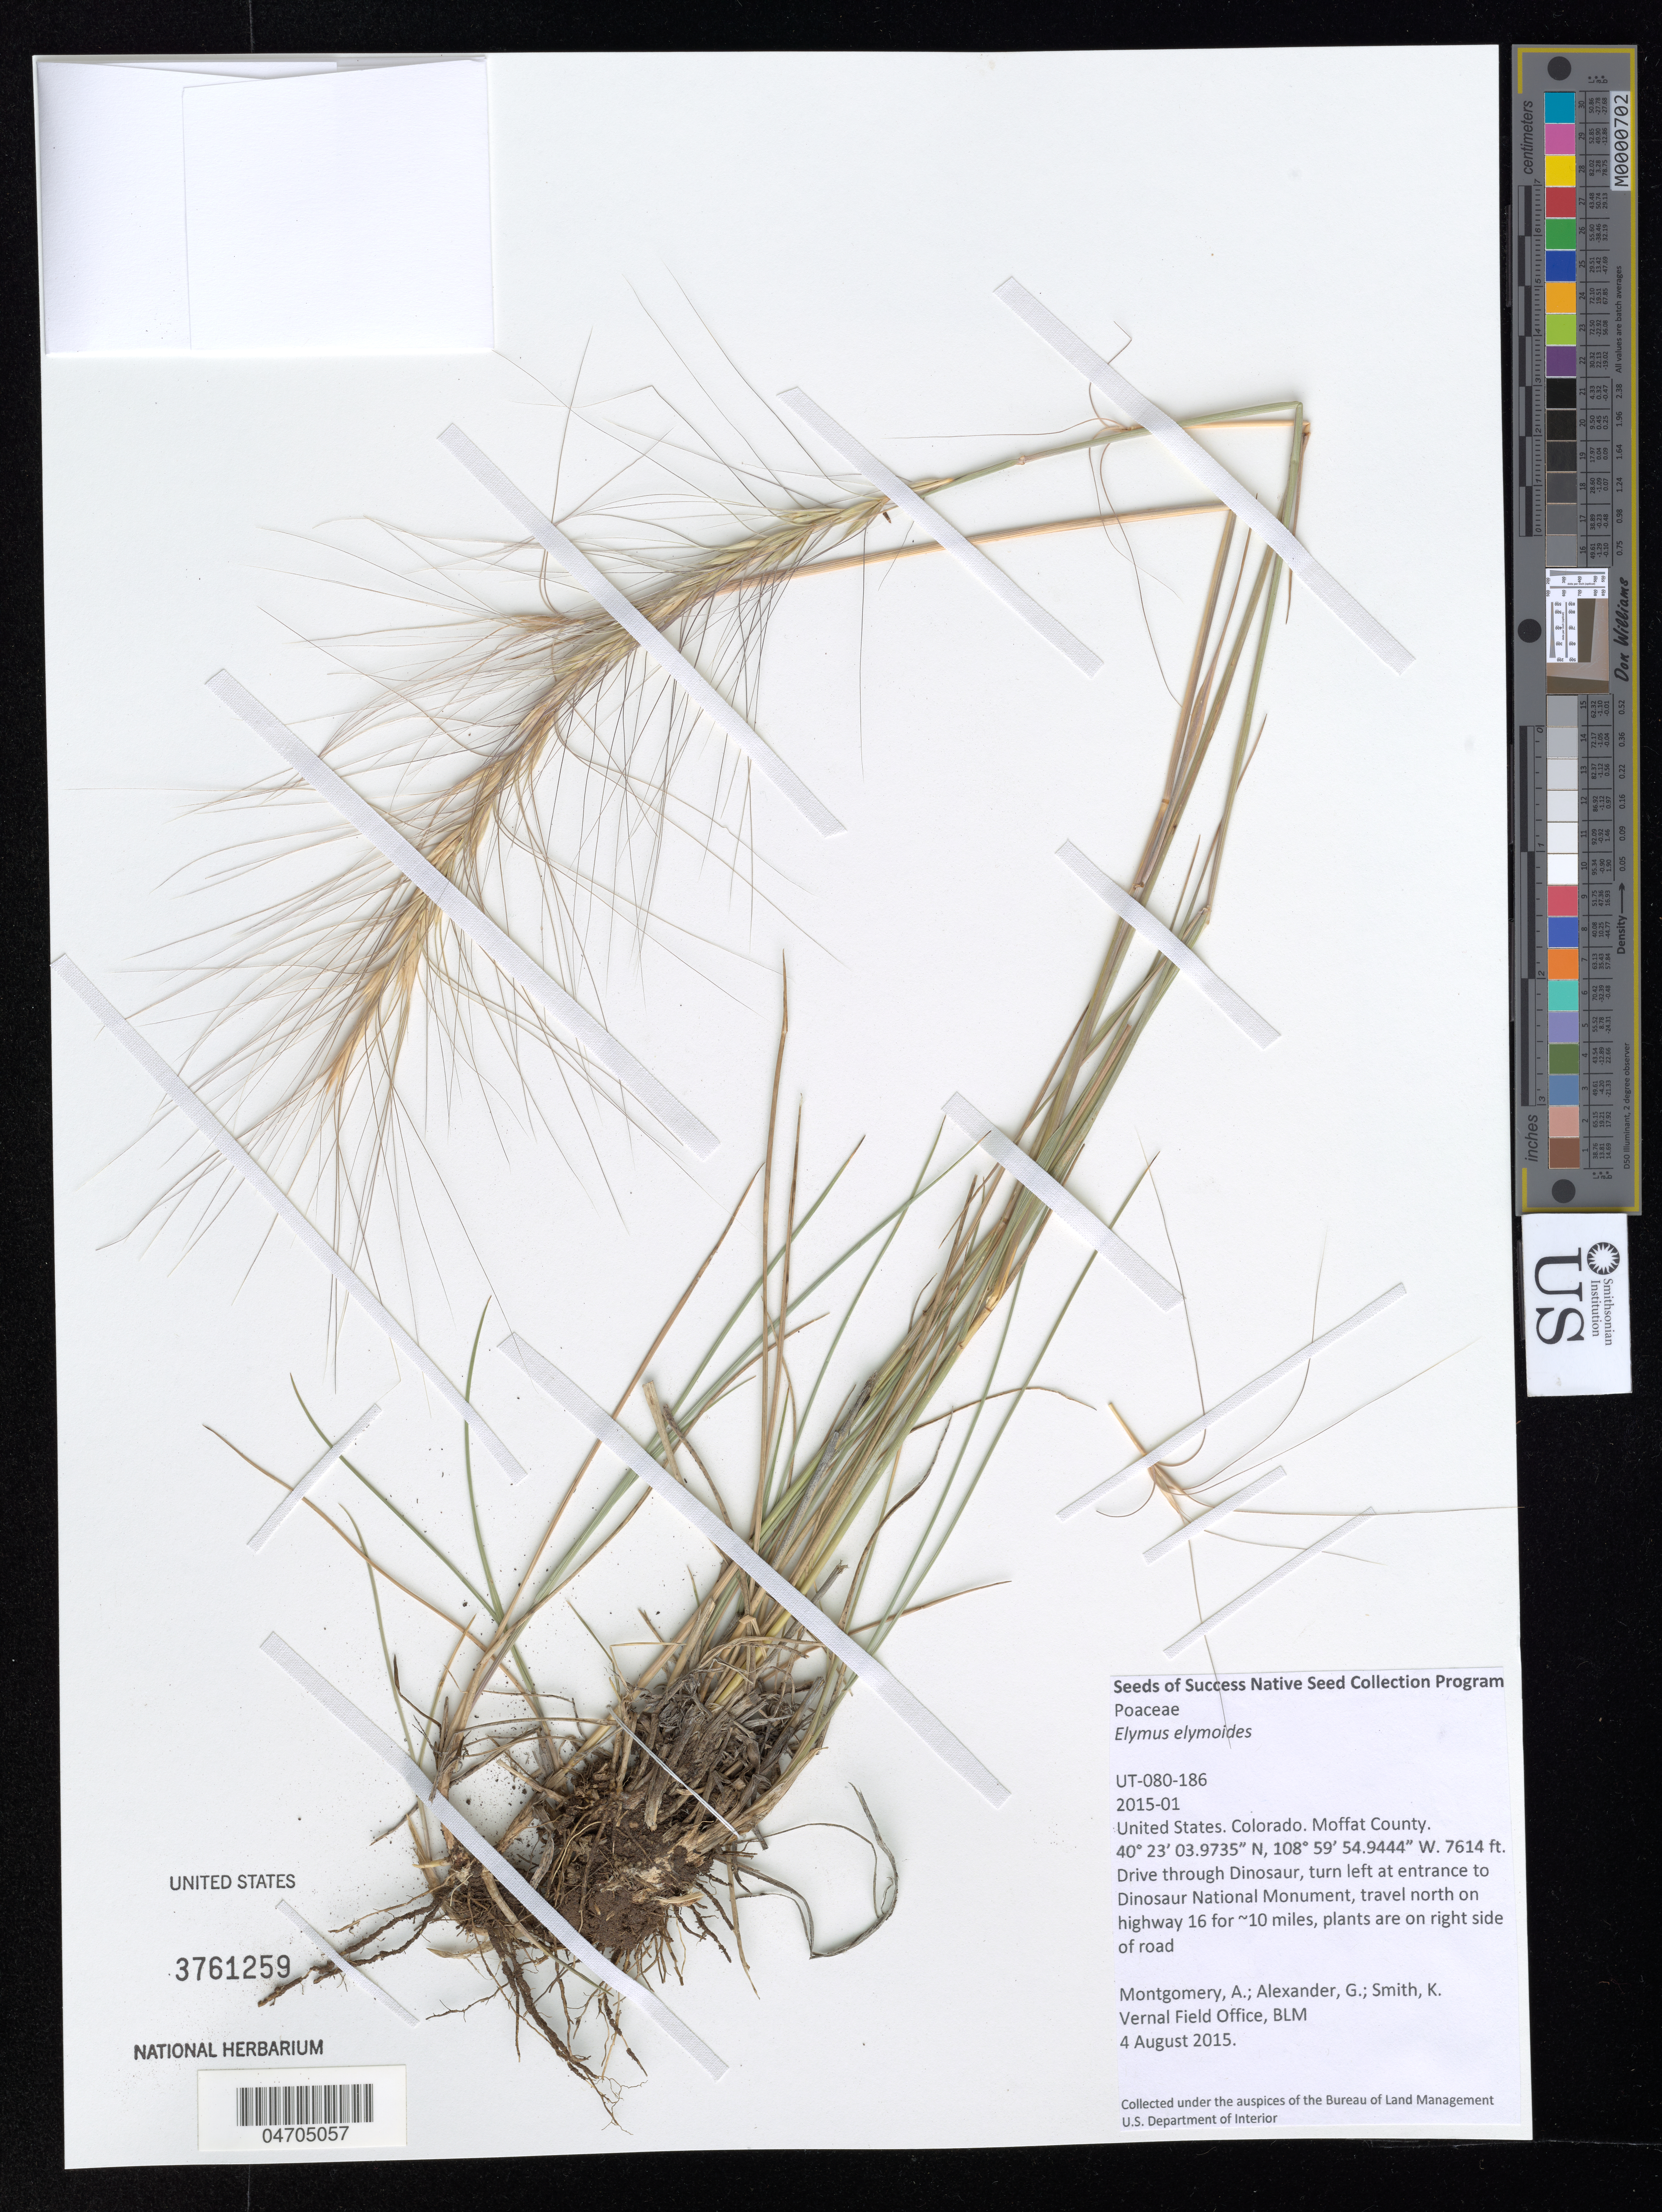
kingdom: Plantae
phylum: Tracheophyta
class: Liliopsida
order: Poales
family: Poaceae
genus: Elymus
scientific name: Elymus elymoides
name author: (Raf.) Swezey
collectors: A. Montgomery, G. Alexander & K. Smith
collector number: UT-080-186/2015-01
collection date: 2015-08-04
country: United States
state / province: Colorado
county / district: Moffat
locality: Moffat County. Drive through Dinosaur, turn left at entrance to Dinosaur National Monument, travel north on highway 16 for ~10 miles, plants are on right side of road.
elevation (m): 2321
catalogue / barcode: US 3761259